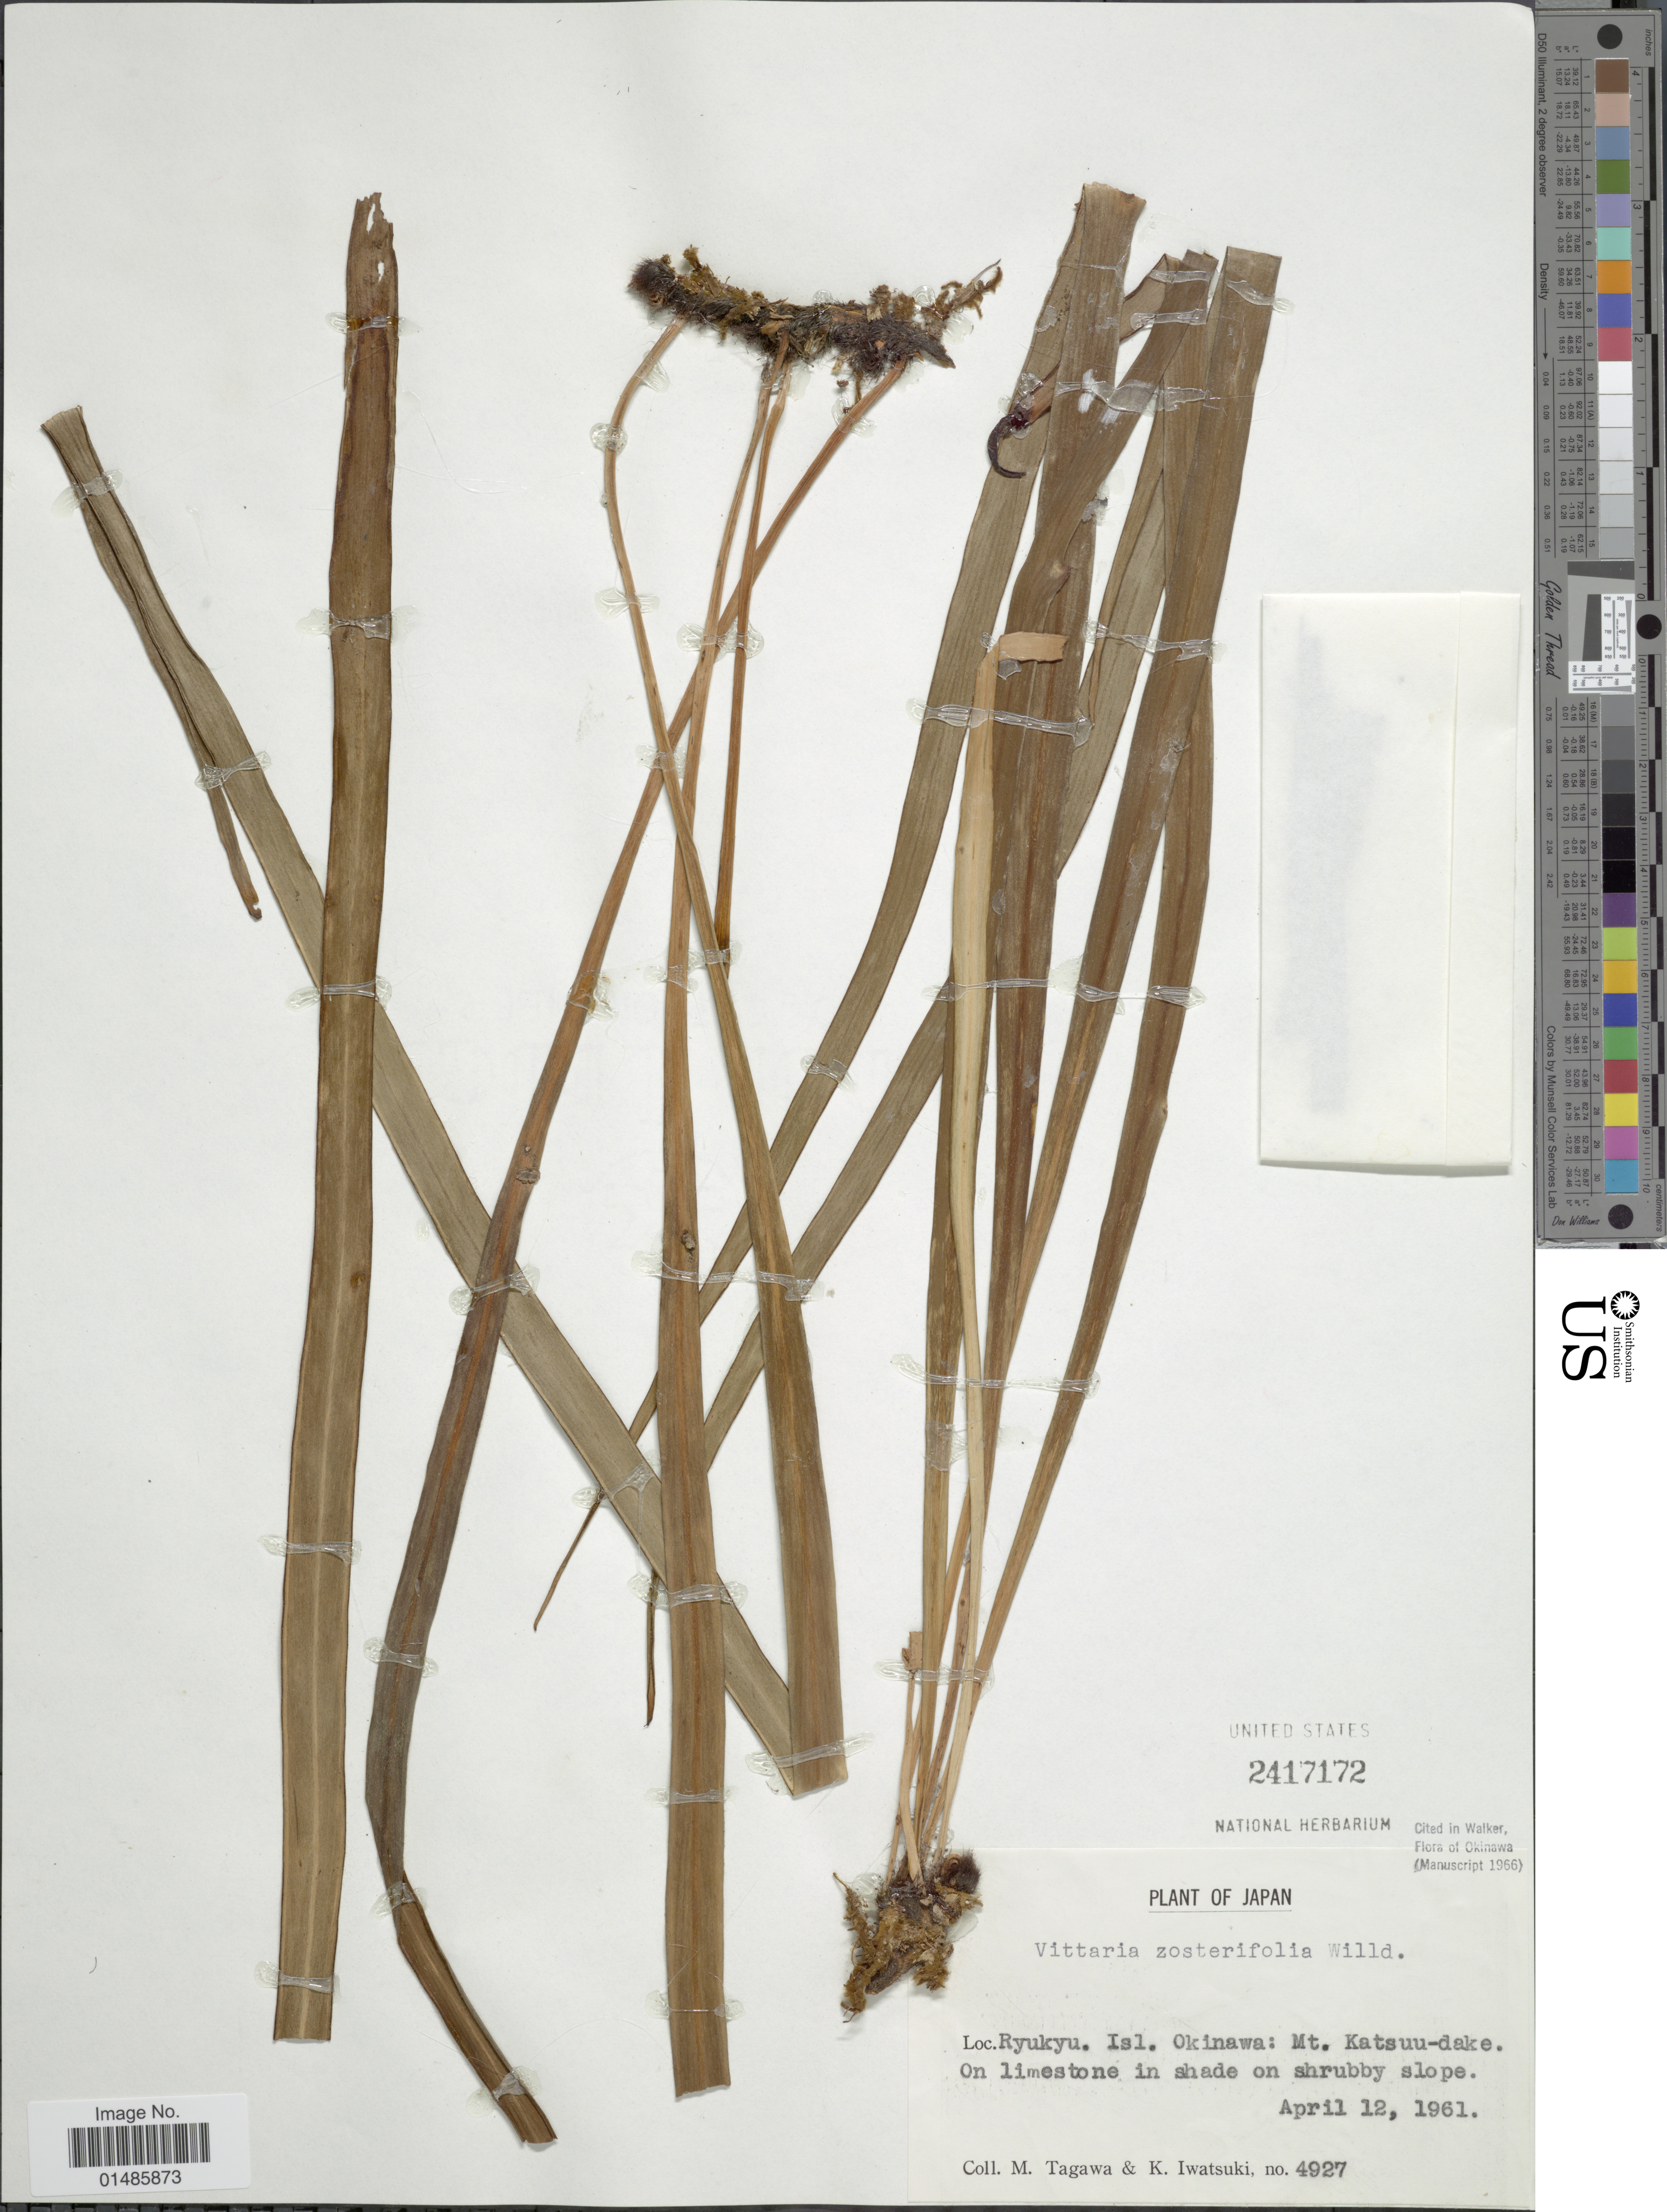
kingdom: Plantae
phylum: Tracheophyta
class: Polypodiopsida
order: Polypodiales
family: Pteridaceae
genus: Haplopteris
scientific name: Haplopteris zosterifolia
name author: (Willd.) E.H. Crane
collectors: M. Tagawa & K. Iwatsuki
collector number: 4927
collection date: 1961-04-12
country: Japan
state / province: Okinawa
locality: Ryukyu. Isl. Okinawa: Mt. Katsuu-dake.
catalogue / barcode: US 2417172